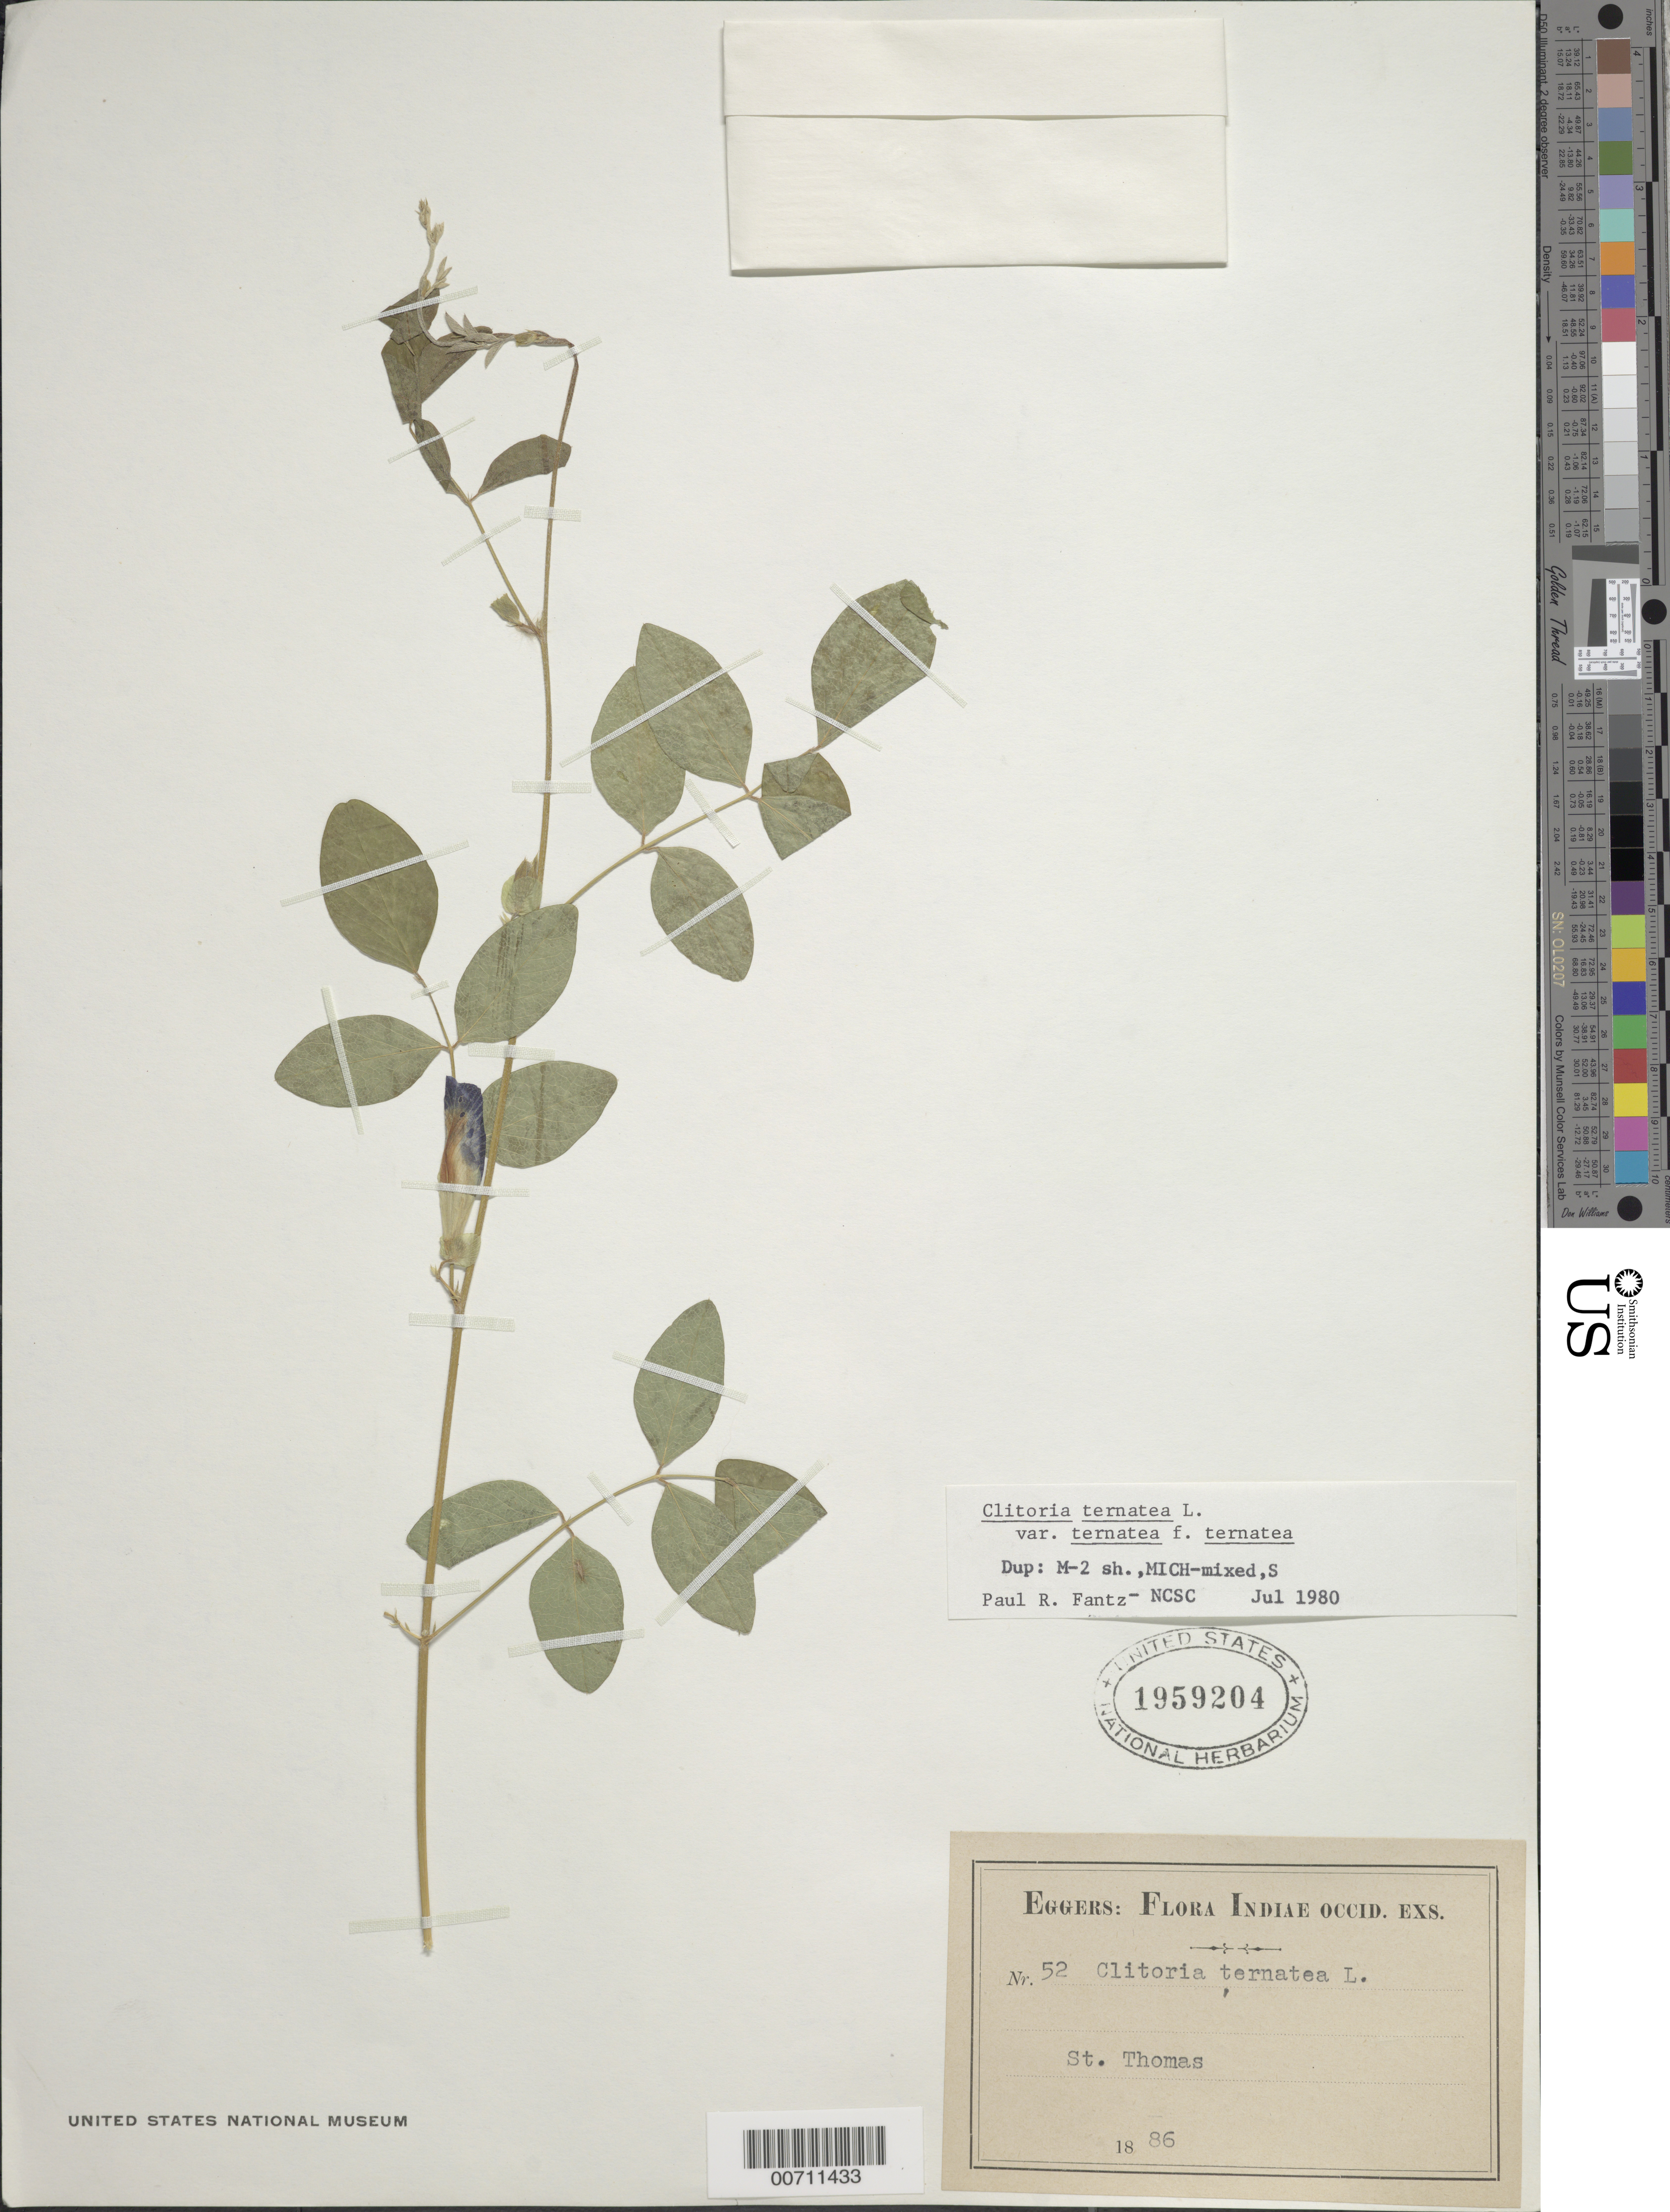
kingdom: Plantae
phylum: Tracheophyta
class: Magnoliopsida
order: Fabales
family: Fabaceae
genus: Clitoria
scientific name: Clitoria ternatea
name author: L.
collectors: H. F. A. von Eggers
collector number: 52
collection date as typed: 1886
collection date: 1886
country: U.S. Virgin Islands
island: St. Thomas Island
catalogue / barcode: US 1959204